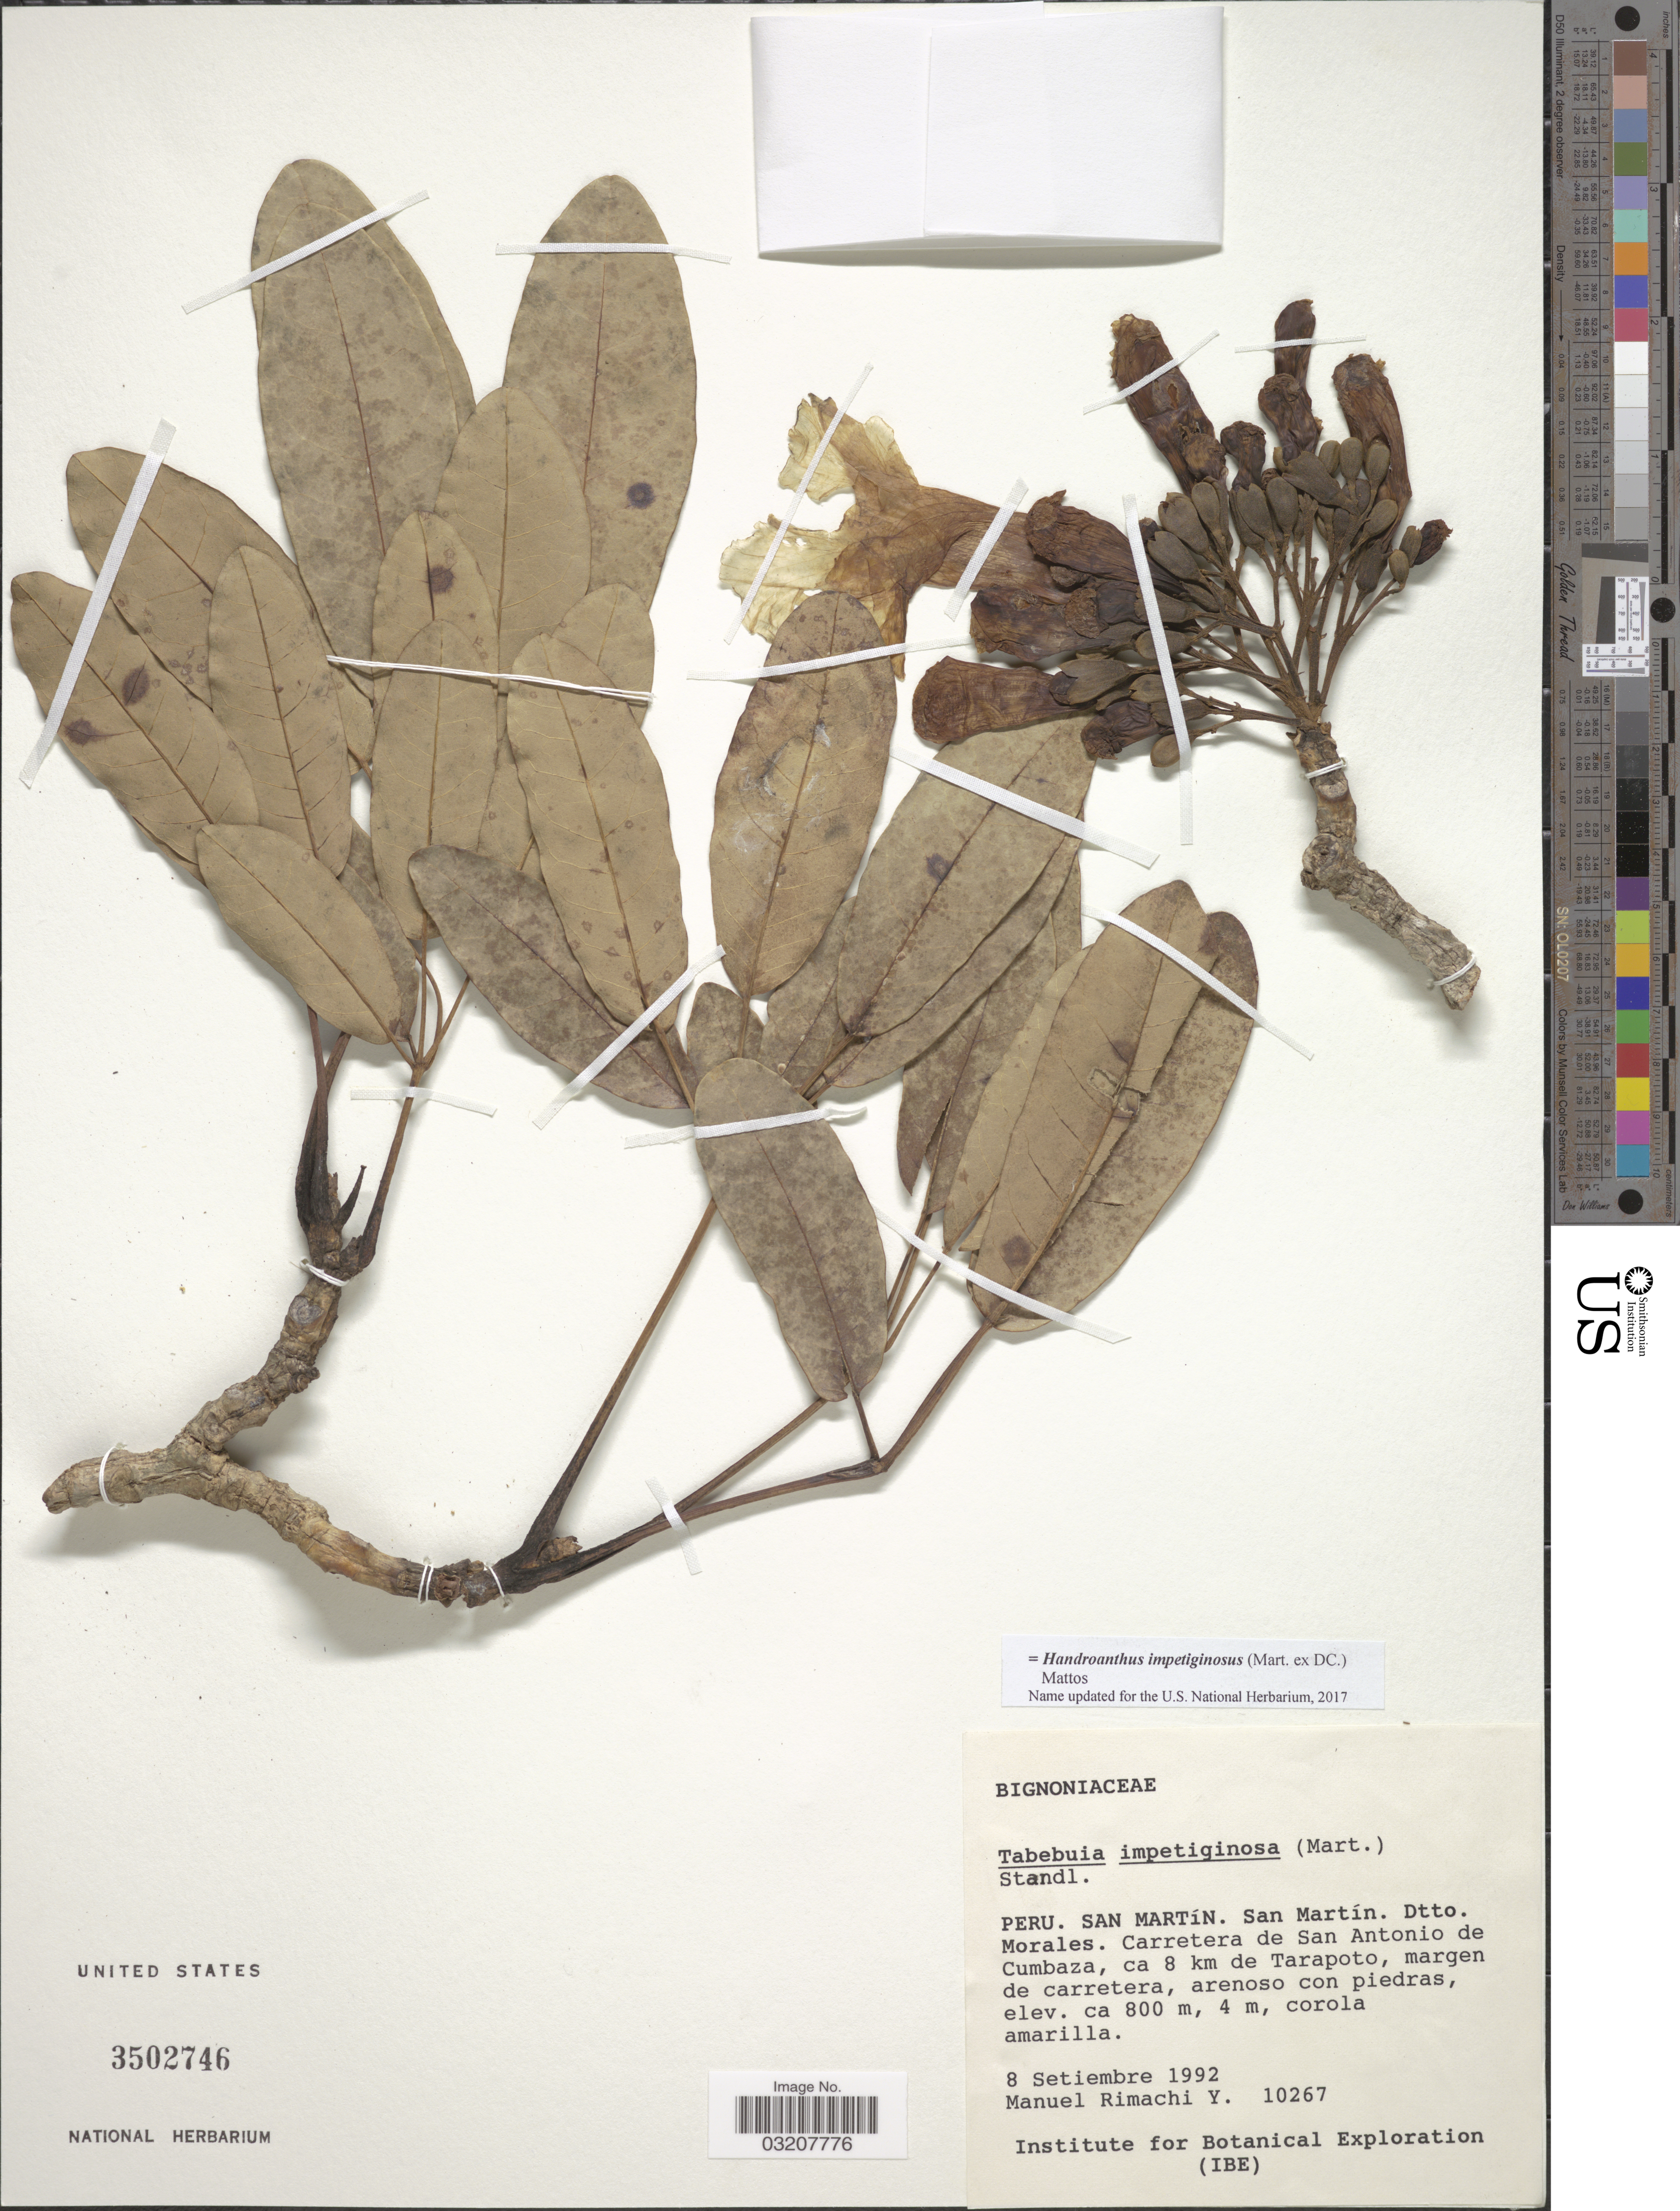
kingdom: Plantae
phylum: Tracheophyta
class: Magnoliopsida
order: Lamiales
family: Bignoniaceae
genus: Handroanthus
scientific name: Handroanthus impetiginosus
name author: (Mart. ex DC.) Mattos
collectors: M. Rimachi Y.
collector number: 10267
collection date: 1992-09-08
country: Peru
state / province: San Martín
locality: San Martín. Dtto. Morales. Carretera de San Antonio de Cumbaza, ca 8 km de Tarapoto, margen de carretera.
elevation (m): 800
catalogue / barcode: US 3502746